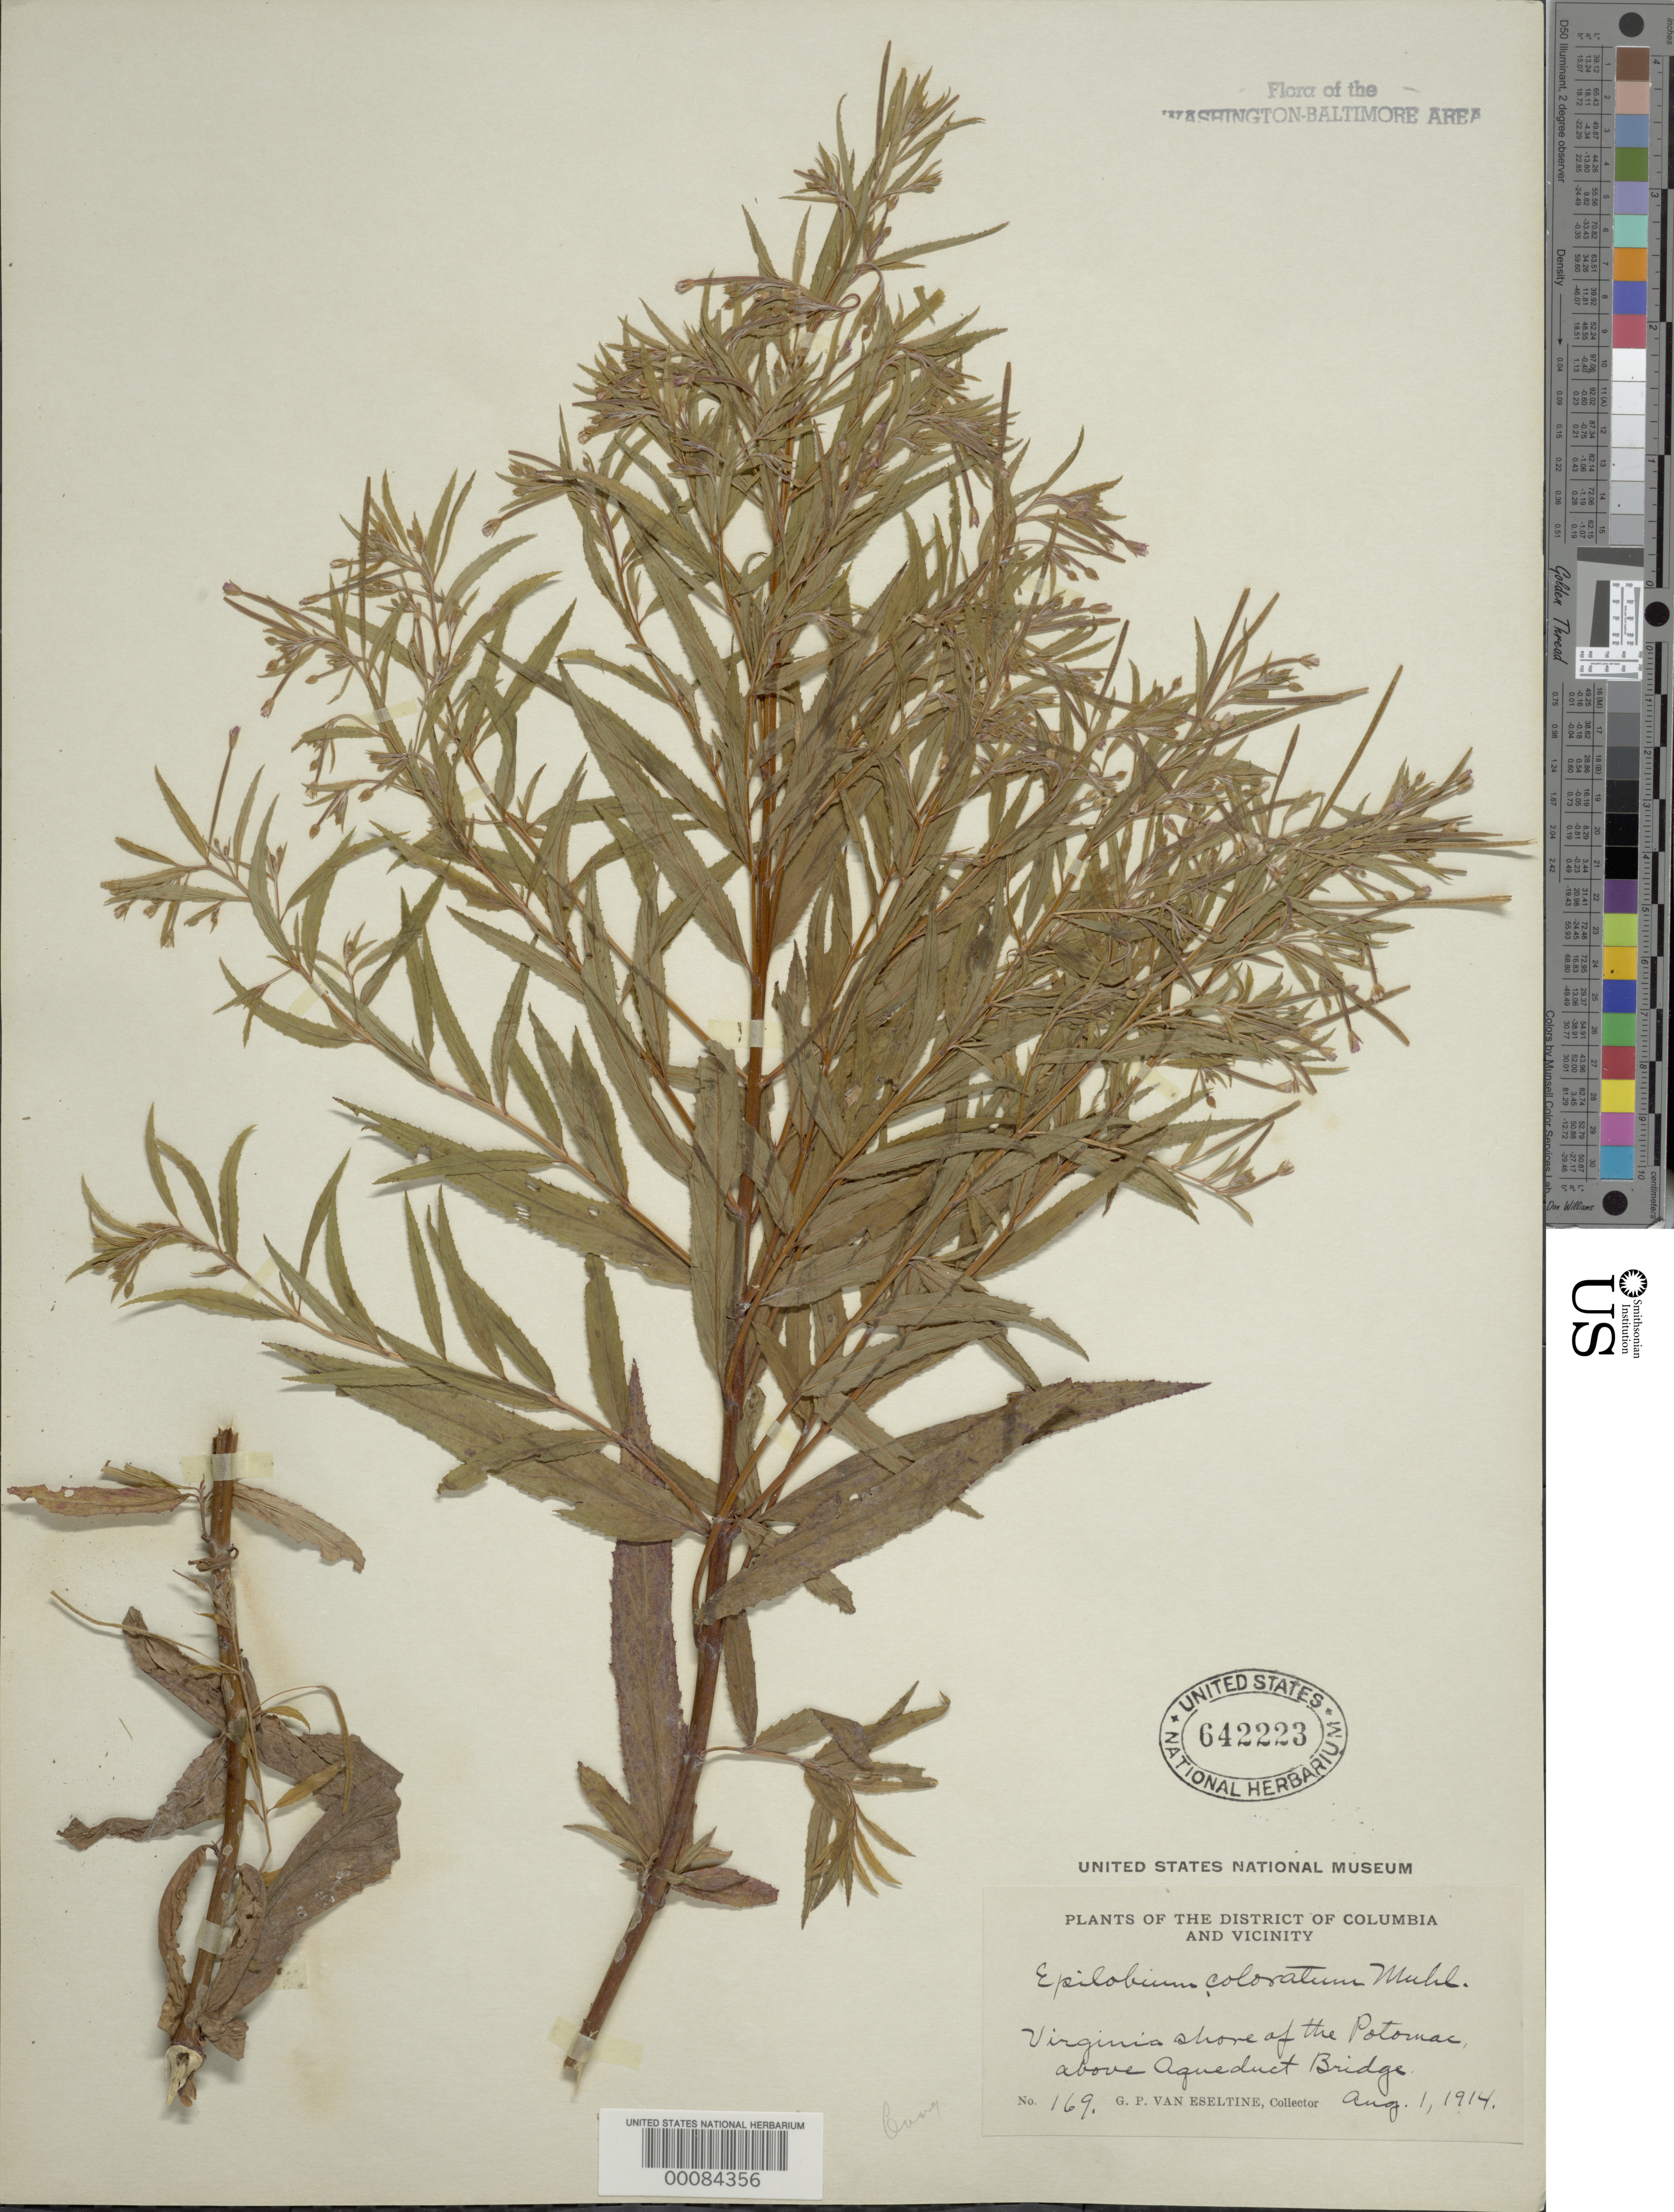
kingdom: Plantae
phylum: Tracheophyta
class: Magnoliopsida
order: Myrtales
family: Onagraceae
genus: Epilobium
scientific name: Epilobium coloratum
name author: Biehler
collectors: G. P. Van Eseltine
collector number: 169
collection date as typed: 01 Aug 1914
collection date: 1914-08-01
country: United States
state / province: Virginia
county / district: Fairfax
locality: Shore of the Potomac above the Aqueduct Bridge C. and O. Canal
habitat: Shore of river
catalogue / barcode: US 642223